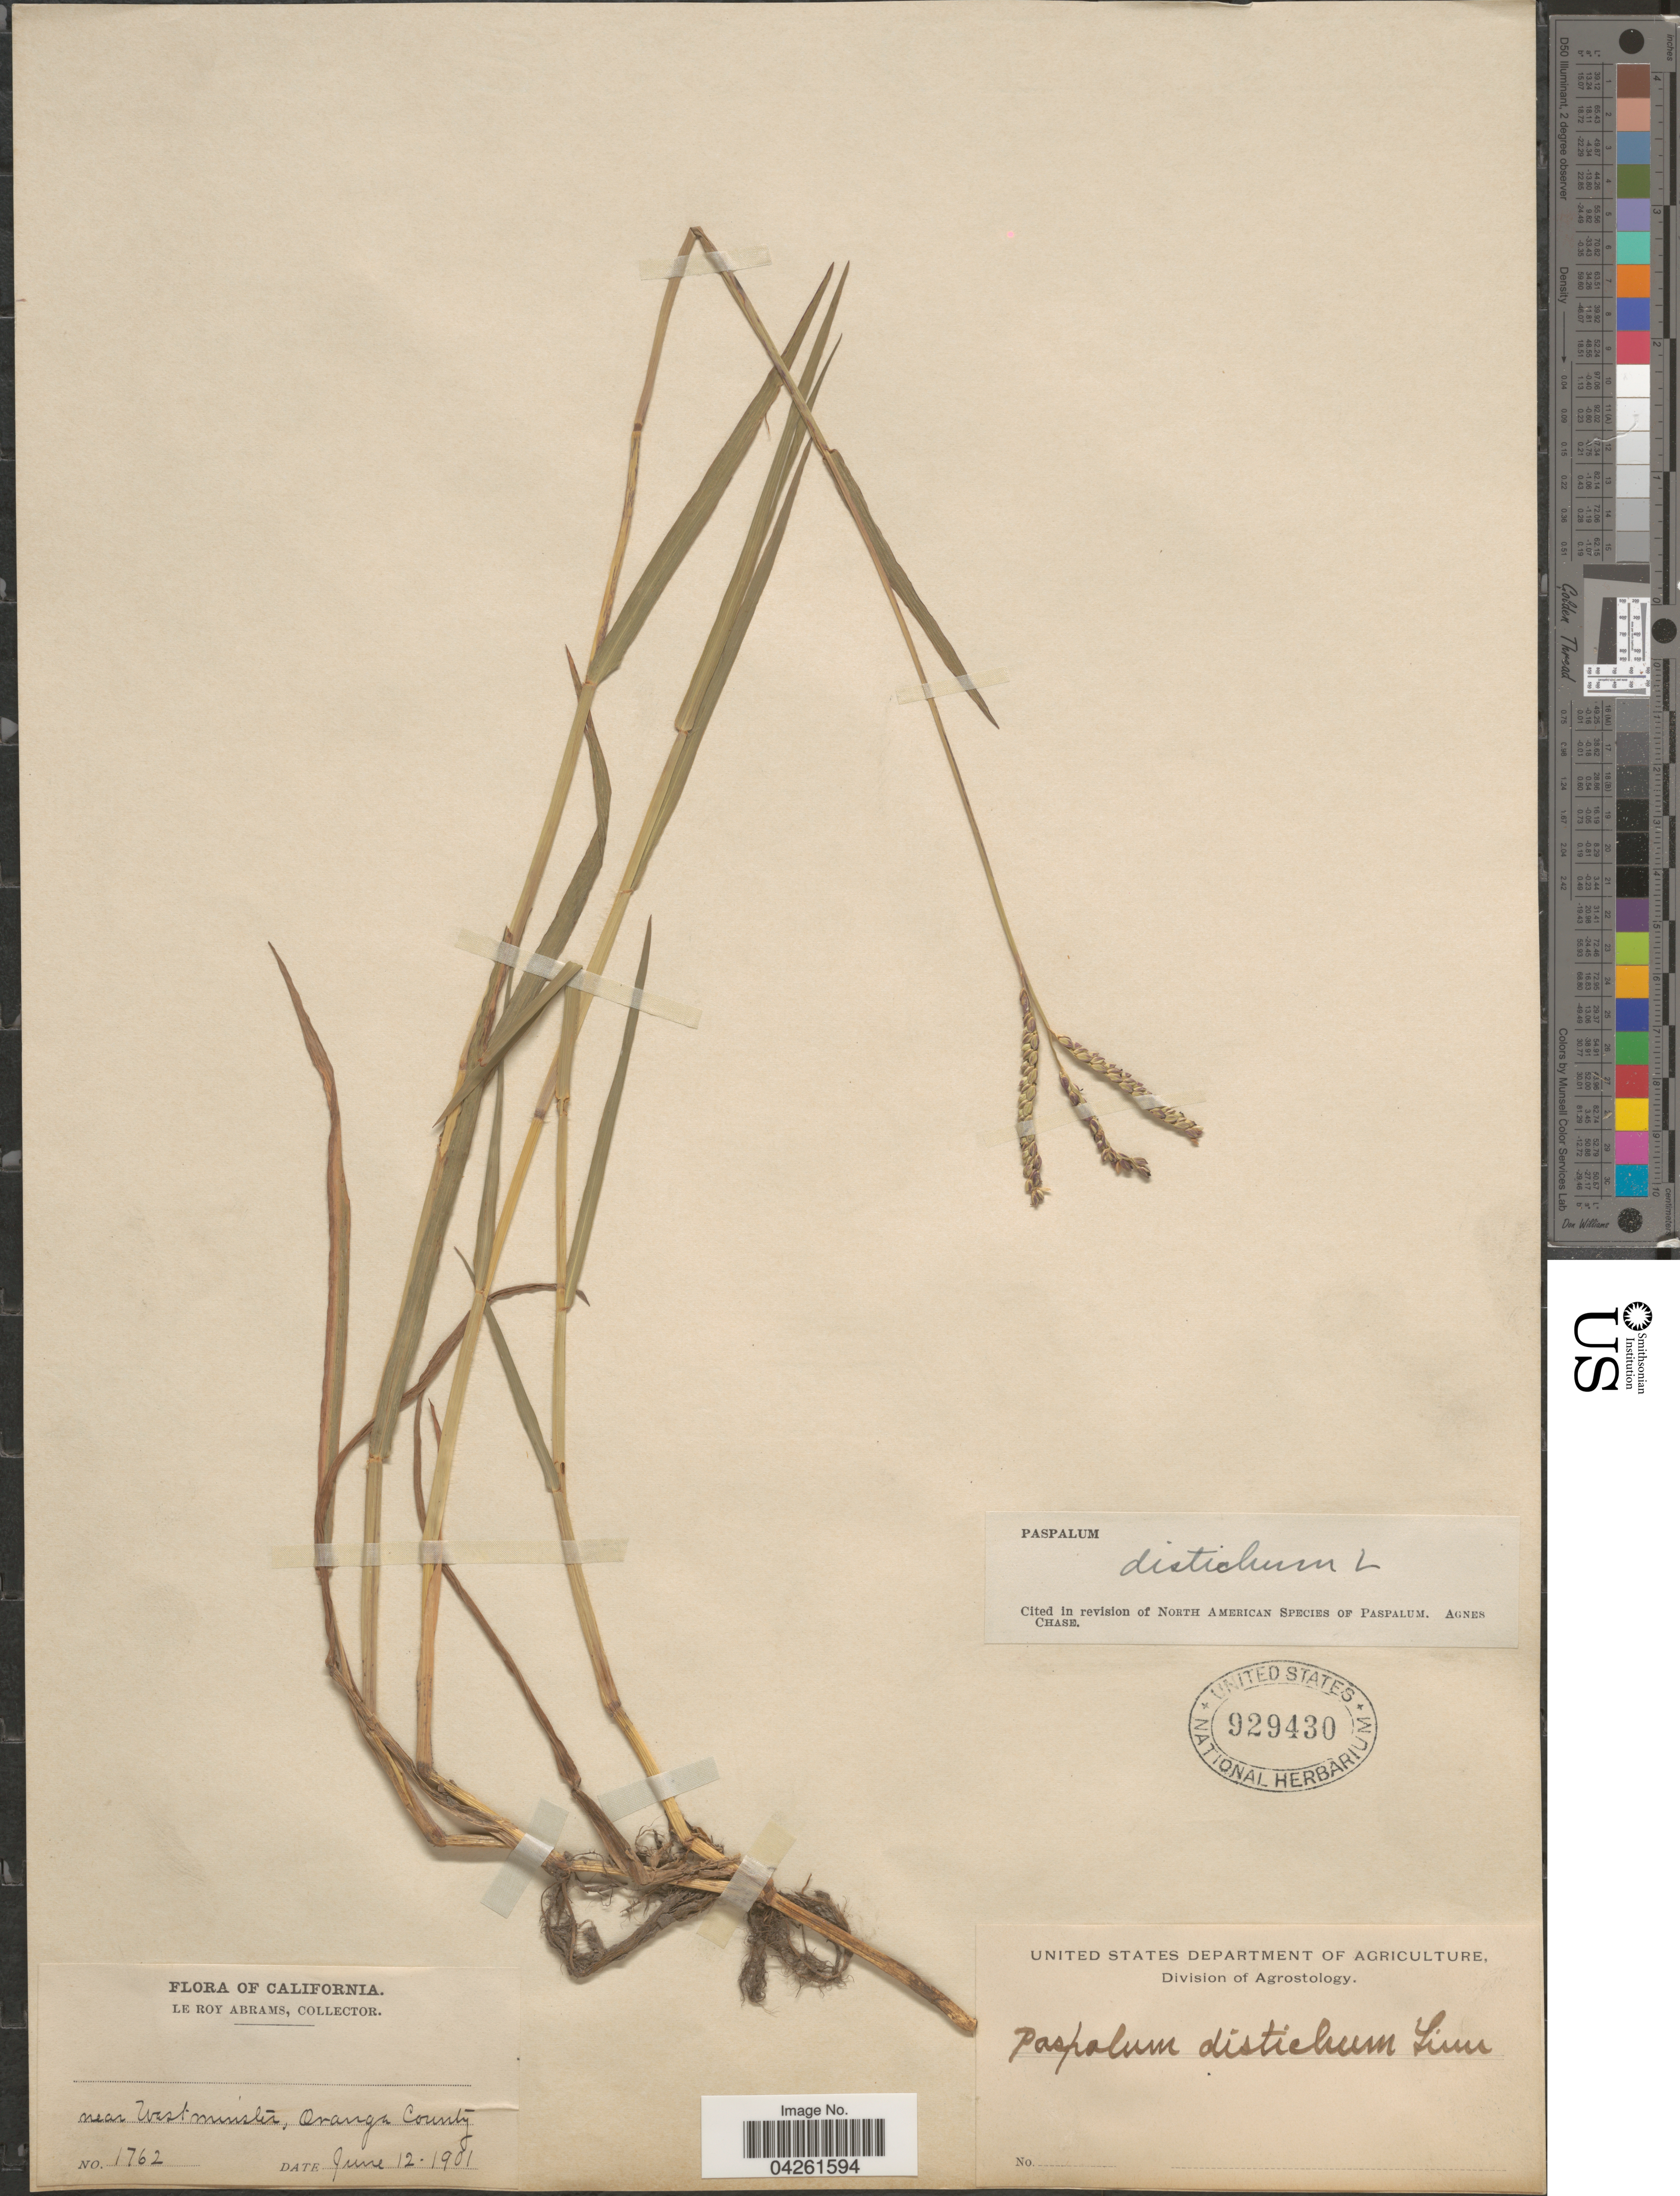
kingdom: Plantae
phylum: Tracheophyta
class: Liliopsida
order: Poales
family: Poaceae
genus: Paspalum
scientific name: Paspalum distichum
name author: L.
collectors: L. Abrams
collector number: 1762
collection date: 1901-06-12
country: United States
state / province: California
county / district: Orange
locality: Near Westminster, Orange County.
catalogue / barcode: US 929430